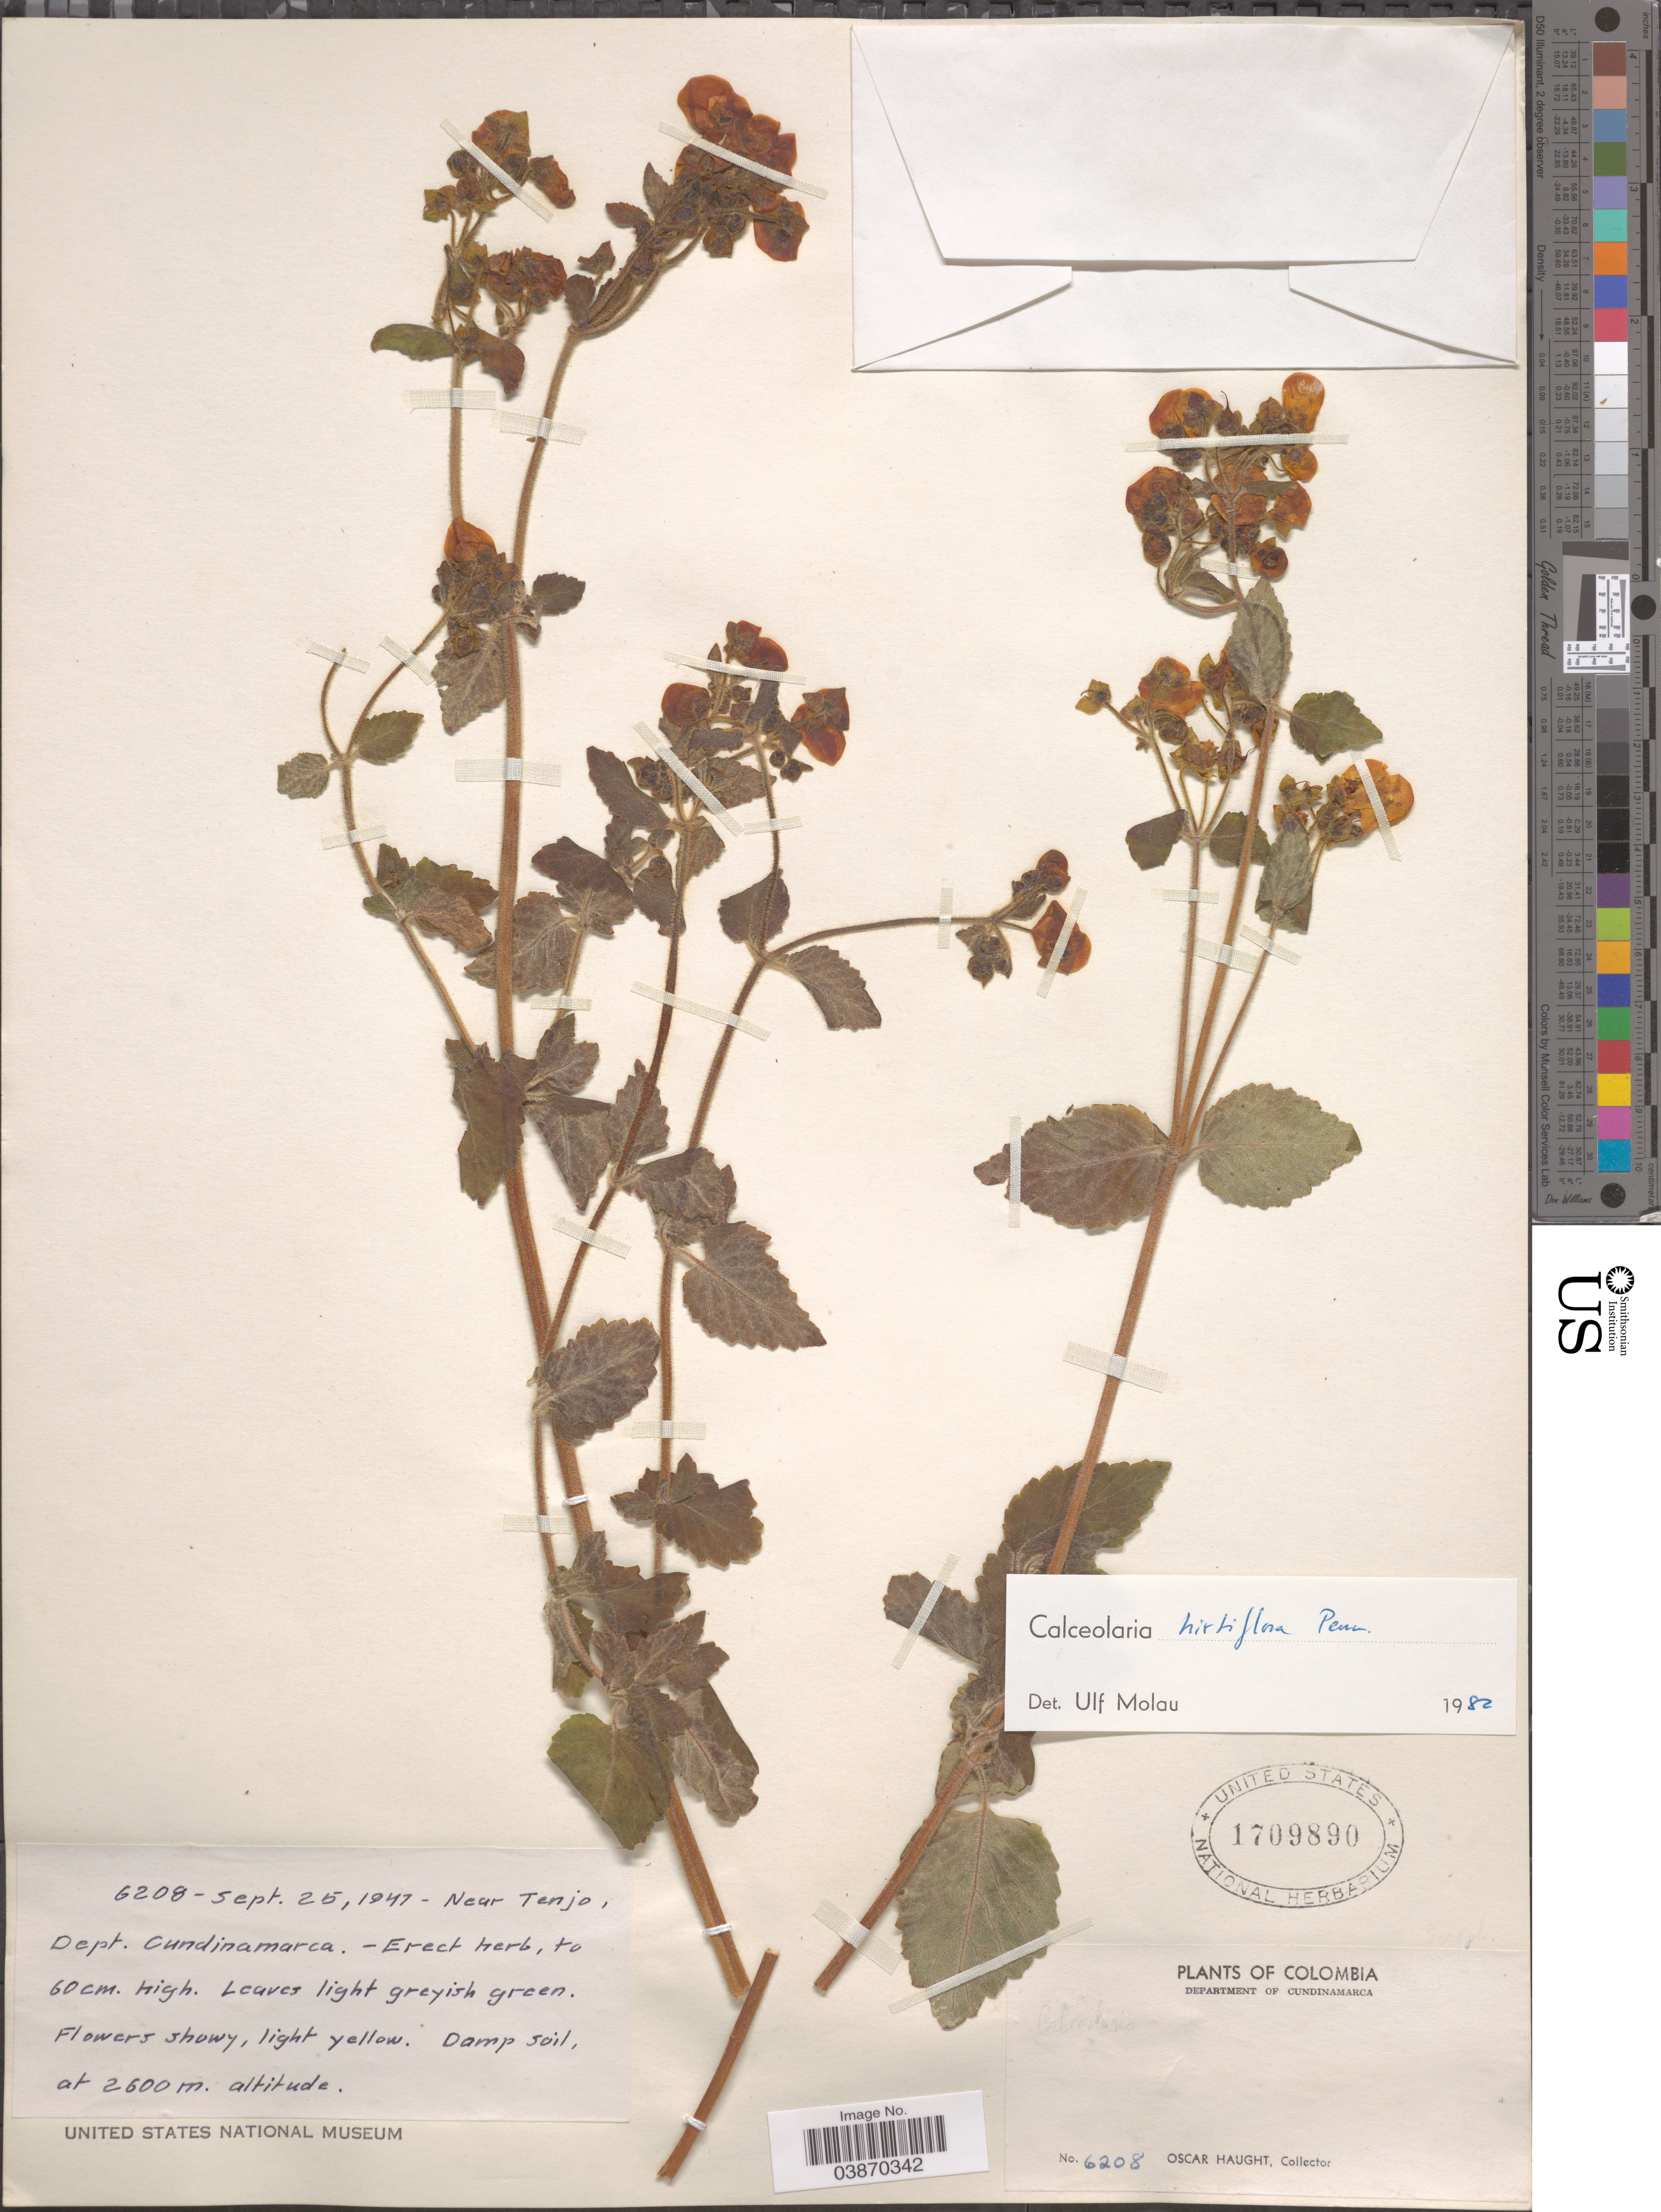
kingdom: Plantae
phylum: Tracheophyta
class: Magnoliopsida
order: Lamiales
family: Calceolariaceae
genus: Calceolaria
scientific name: Calceolaria hirtiflora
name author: Pennell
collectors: O. L. Haught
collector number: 6208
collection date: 1947-09-25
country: Colombia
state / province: Cundinamarca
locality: Near Tenjo, Department of Cundinamarca.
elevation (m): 2600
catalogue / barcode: US 1709890